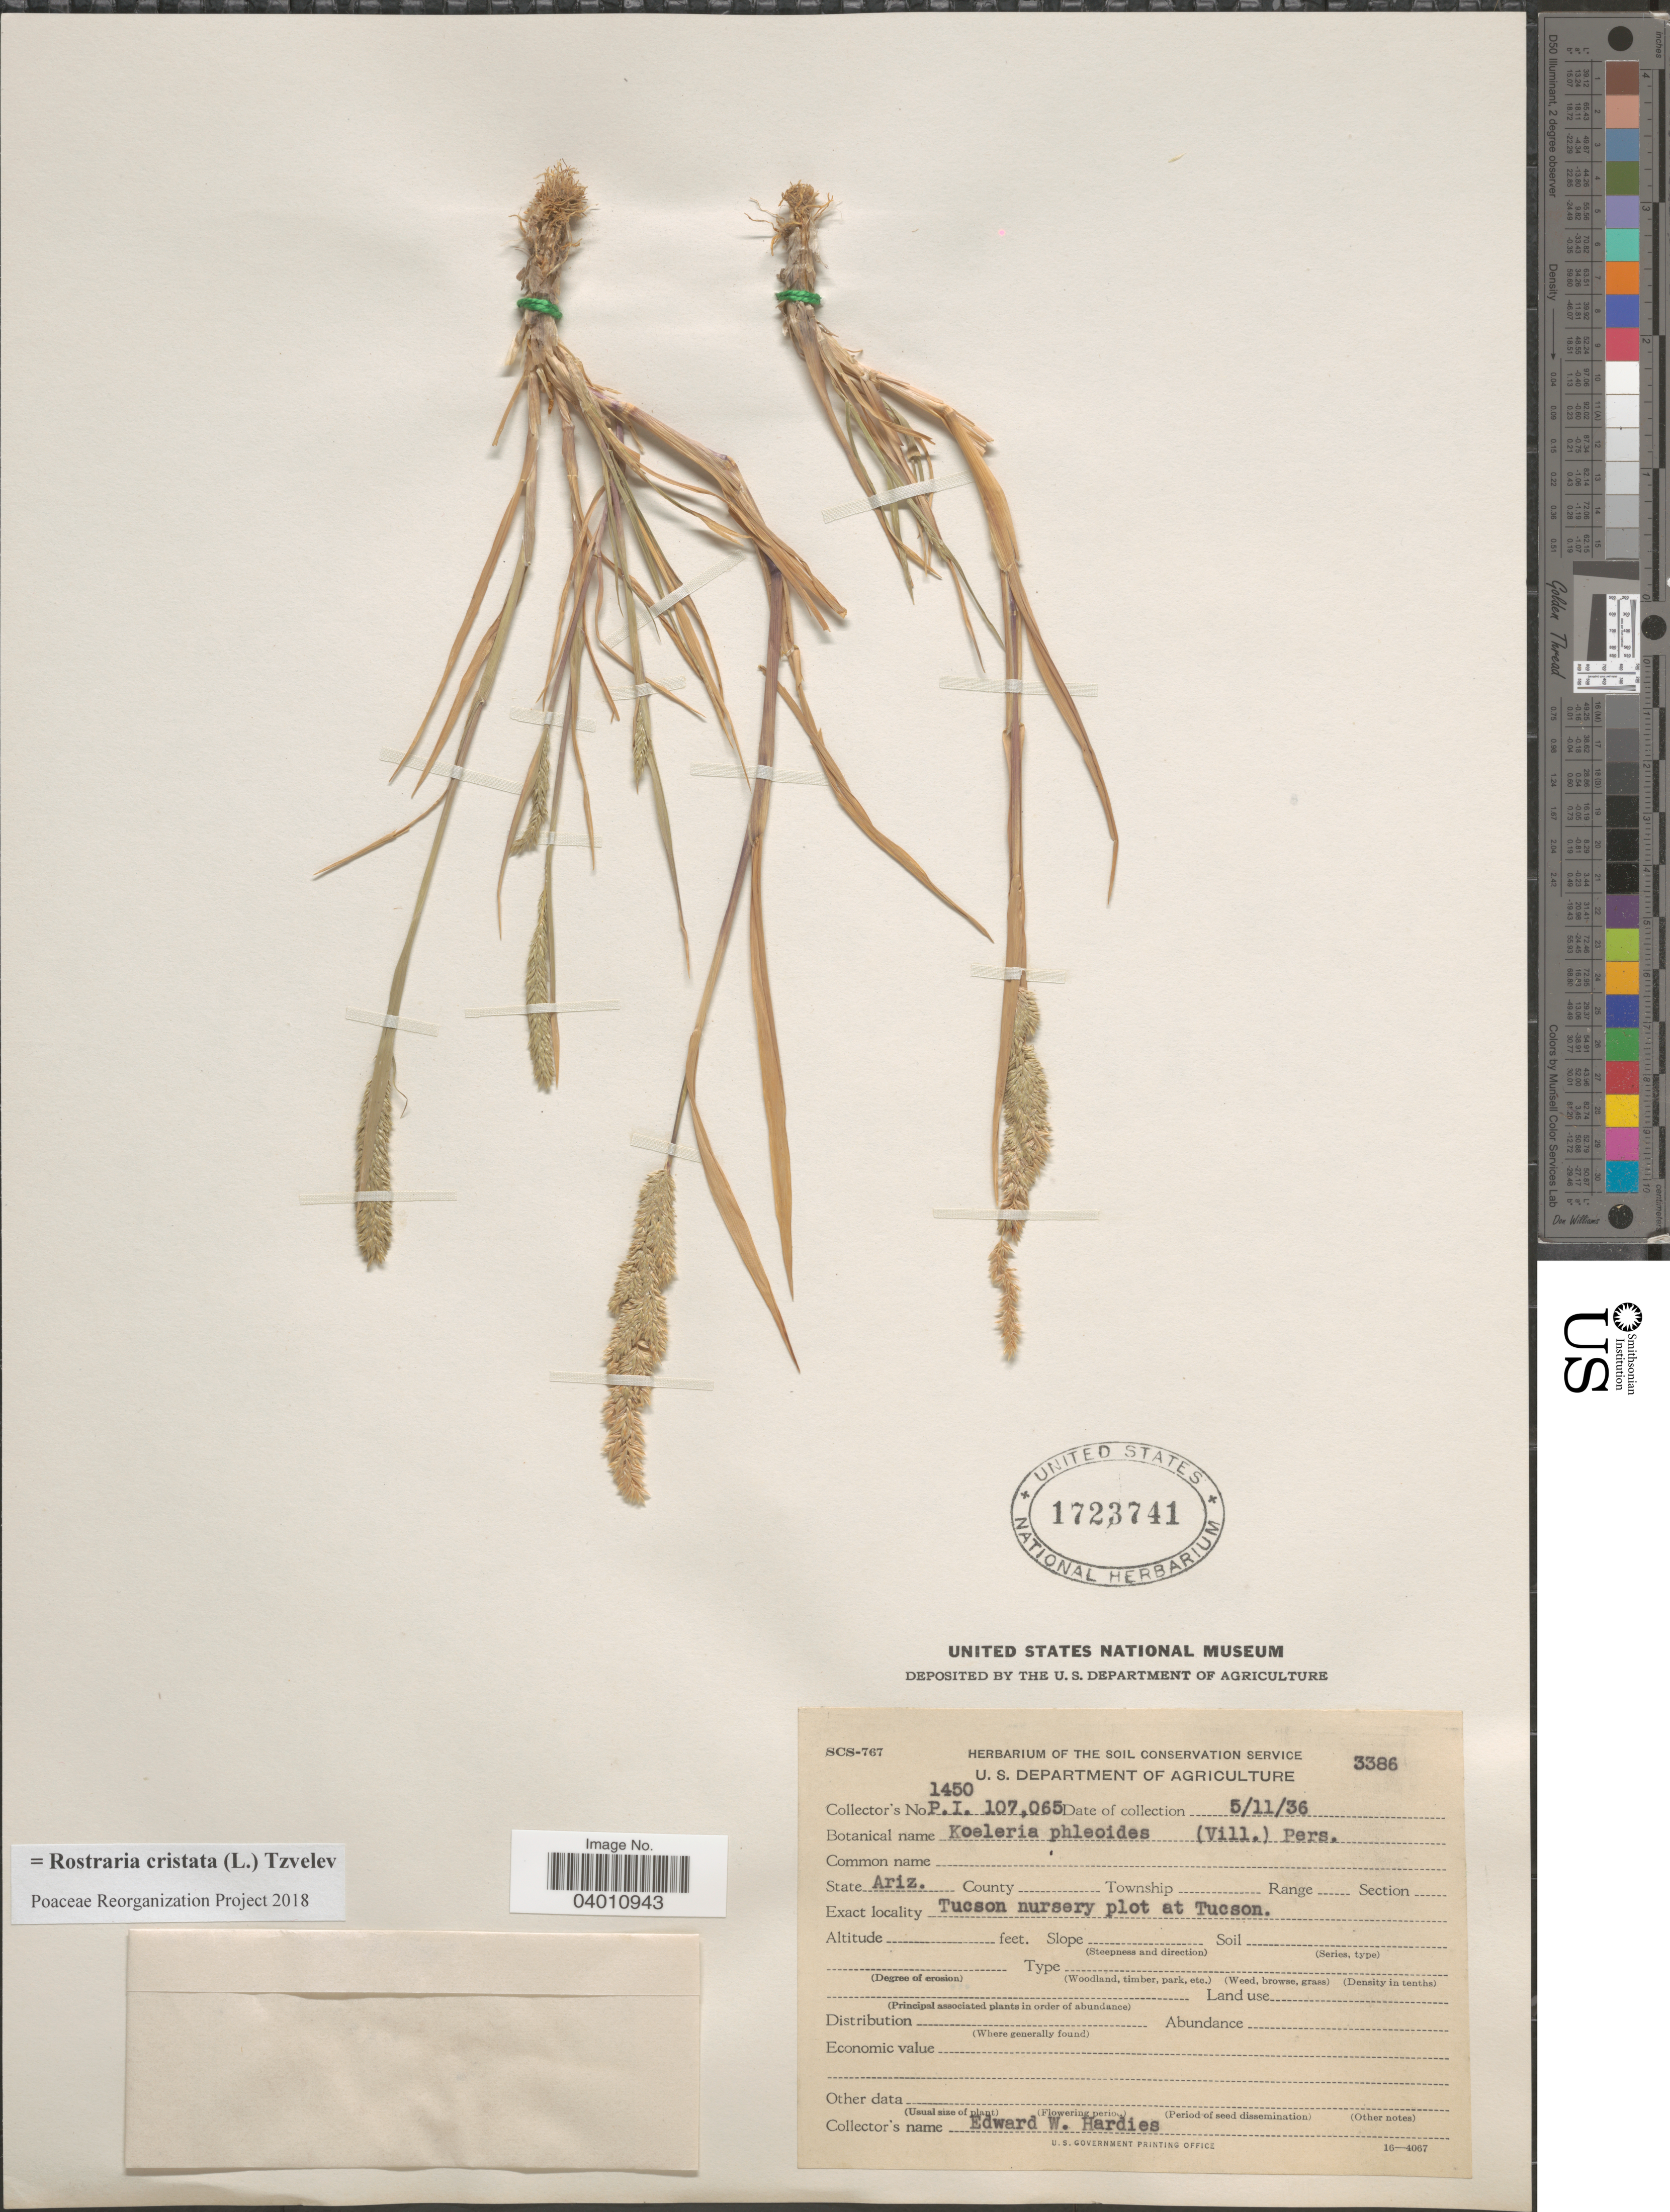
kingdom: Plantae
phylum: Tracheophyta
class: Liliopsida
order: Poales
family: Poaceae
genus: Rostraria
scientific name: Rostraria cristata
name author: (L.) Tzvelev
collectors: E. Hardies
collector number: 1450 P.I. 107.065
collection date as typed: Transcribed d/m/y: 11/5/36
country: United States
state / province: Arizona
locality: Tucson nursery plot at Tucson.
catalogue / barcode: US 1723741